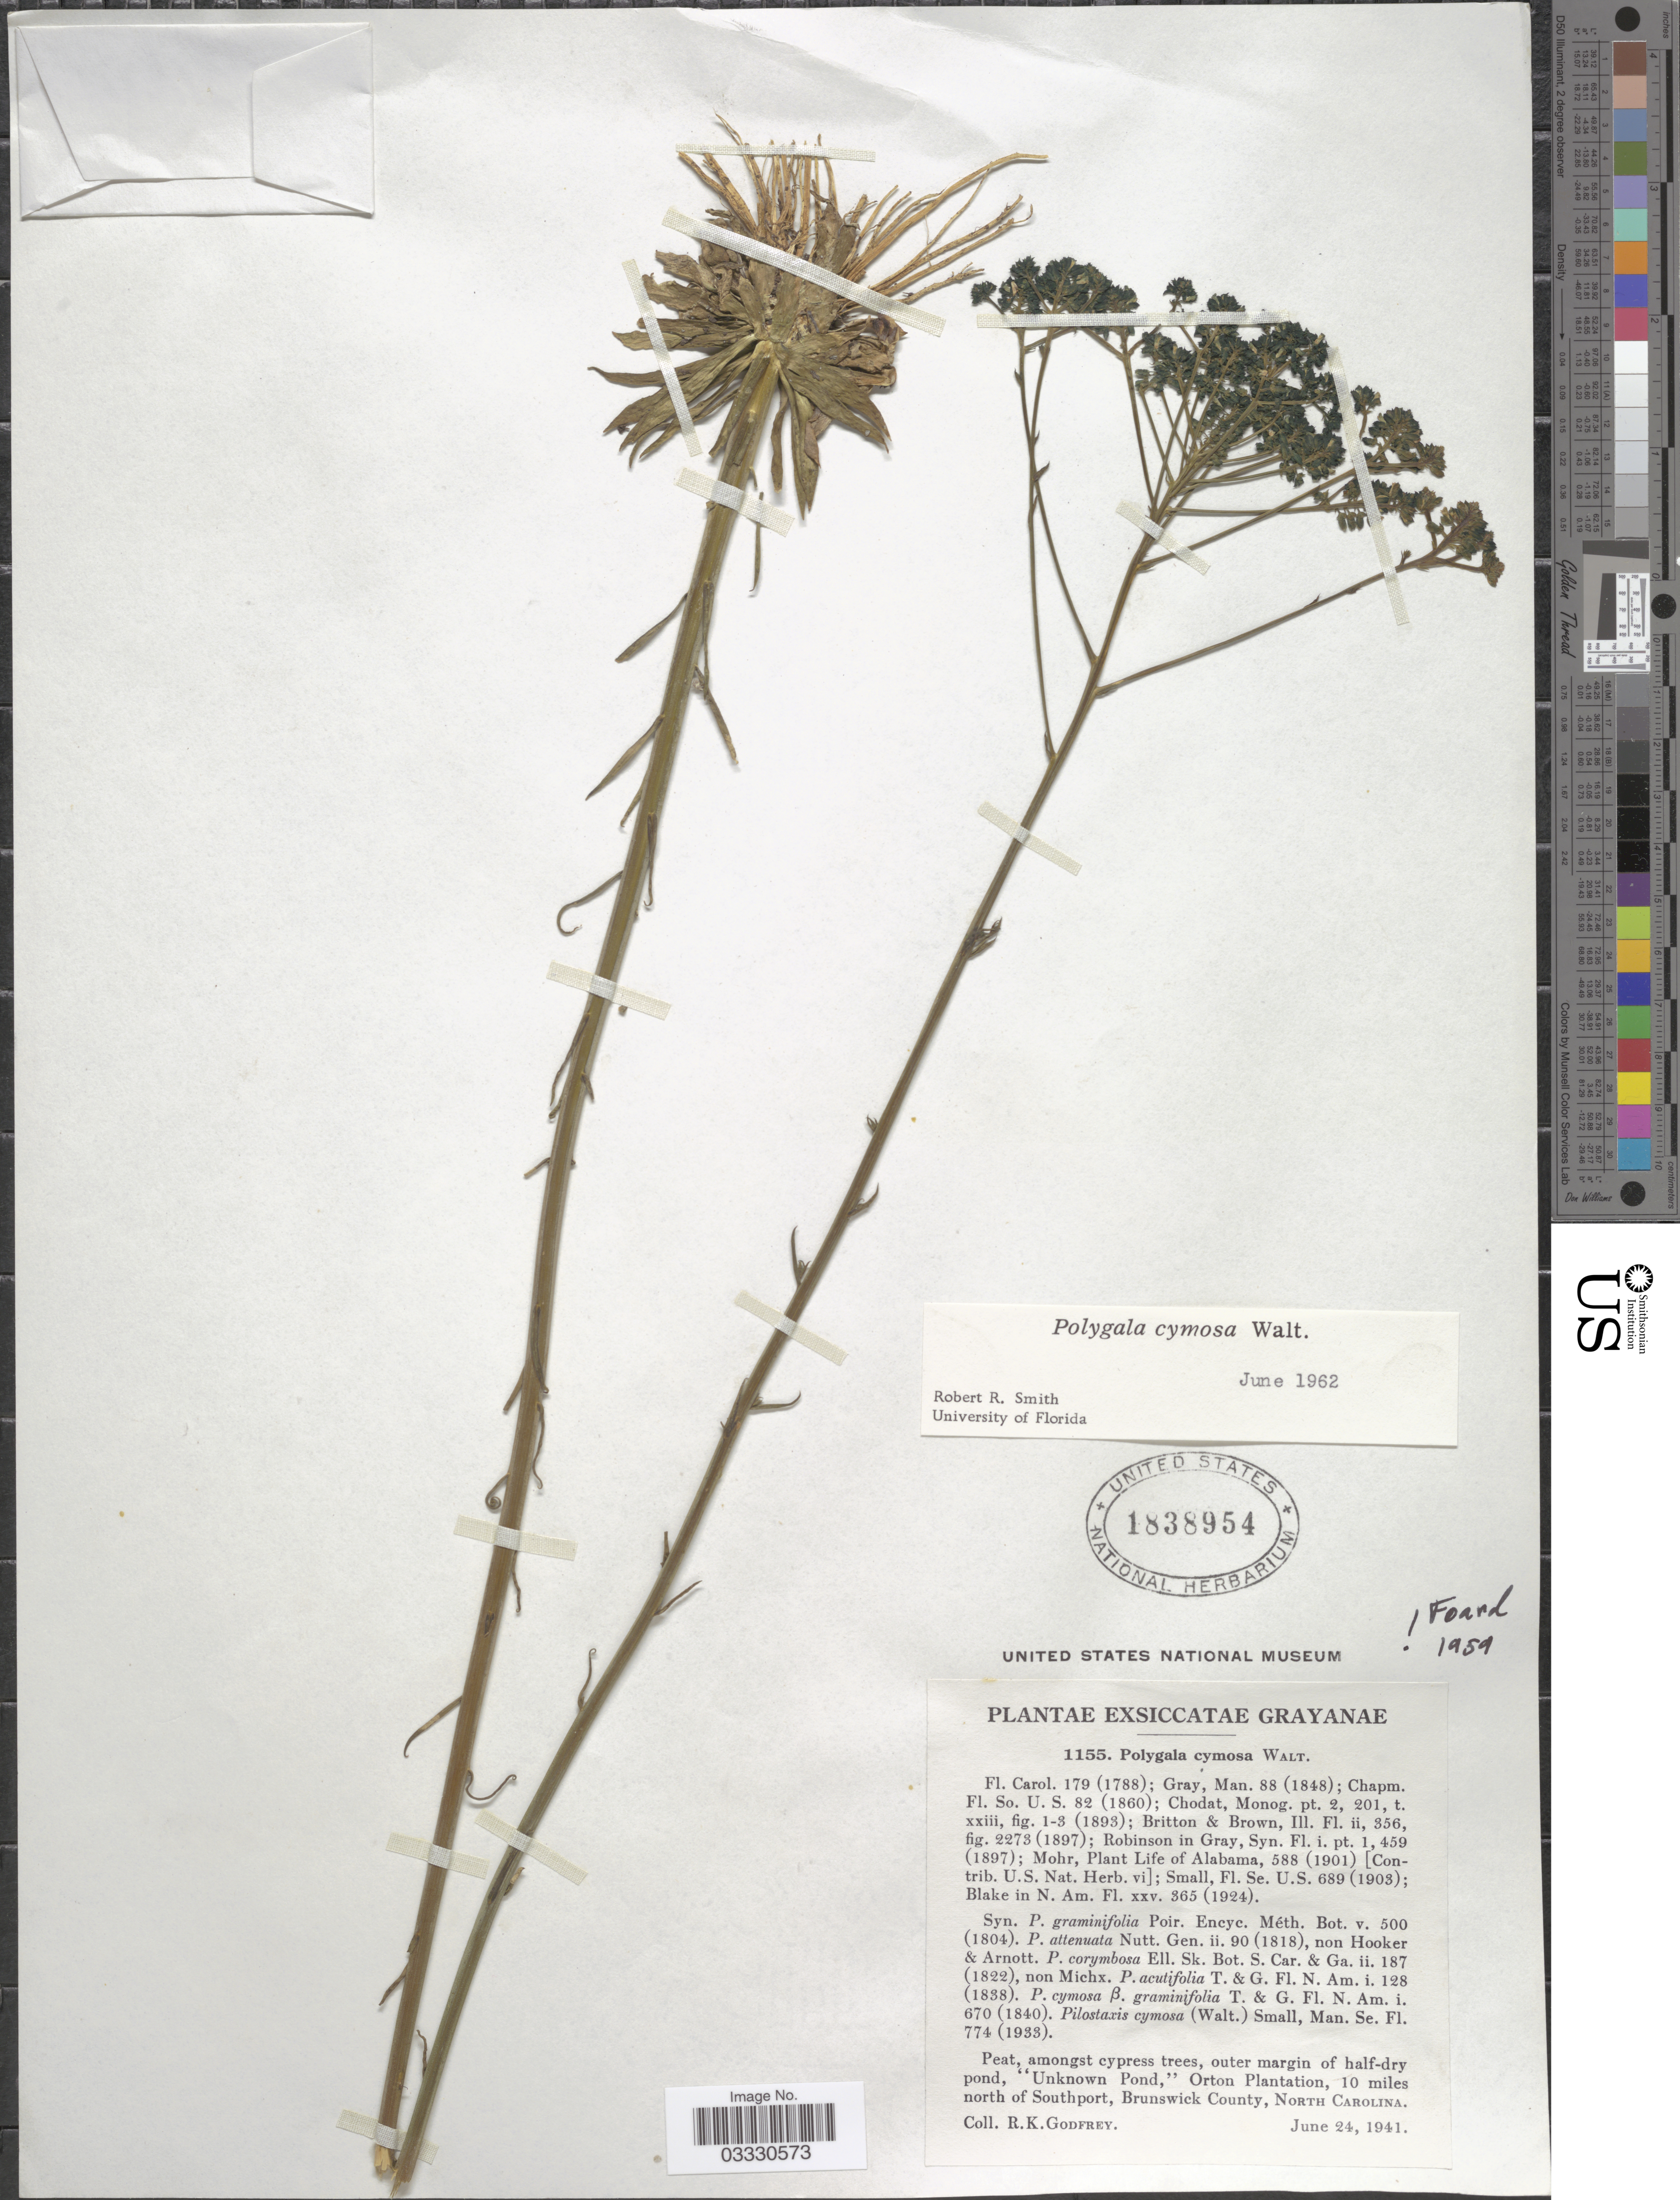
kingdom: Plantae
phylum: Tracheophyta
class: Magnoliopsida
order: Fabales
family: Polygalaceae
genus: Polygala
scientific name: Polygala cymosa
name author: Walter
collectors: R. K. Godfrey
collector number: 1155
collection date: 1941-06-24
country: United States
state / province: North Carolina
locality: Unknown Pond,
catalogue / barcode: US 1838954